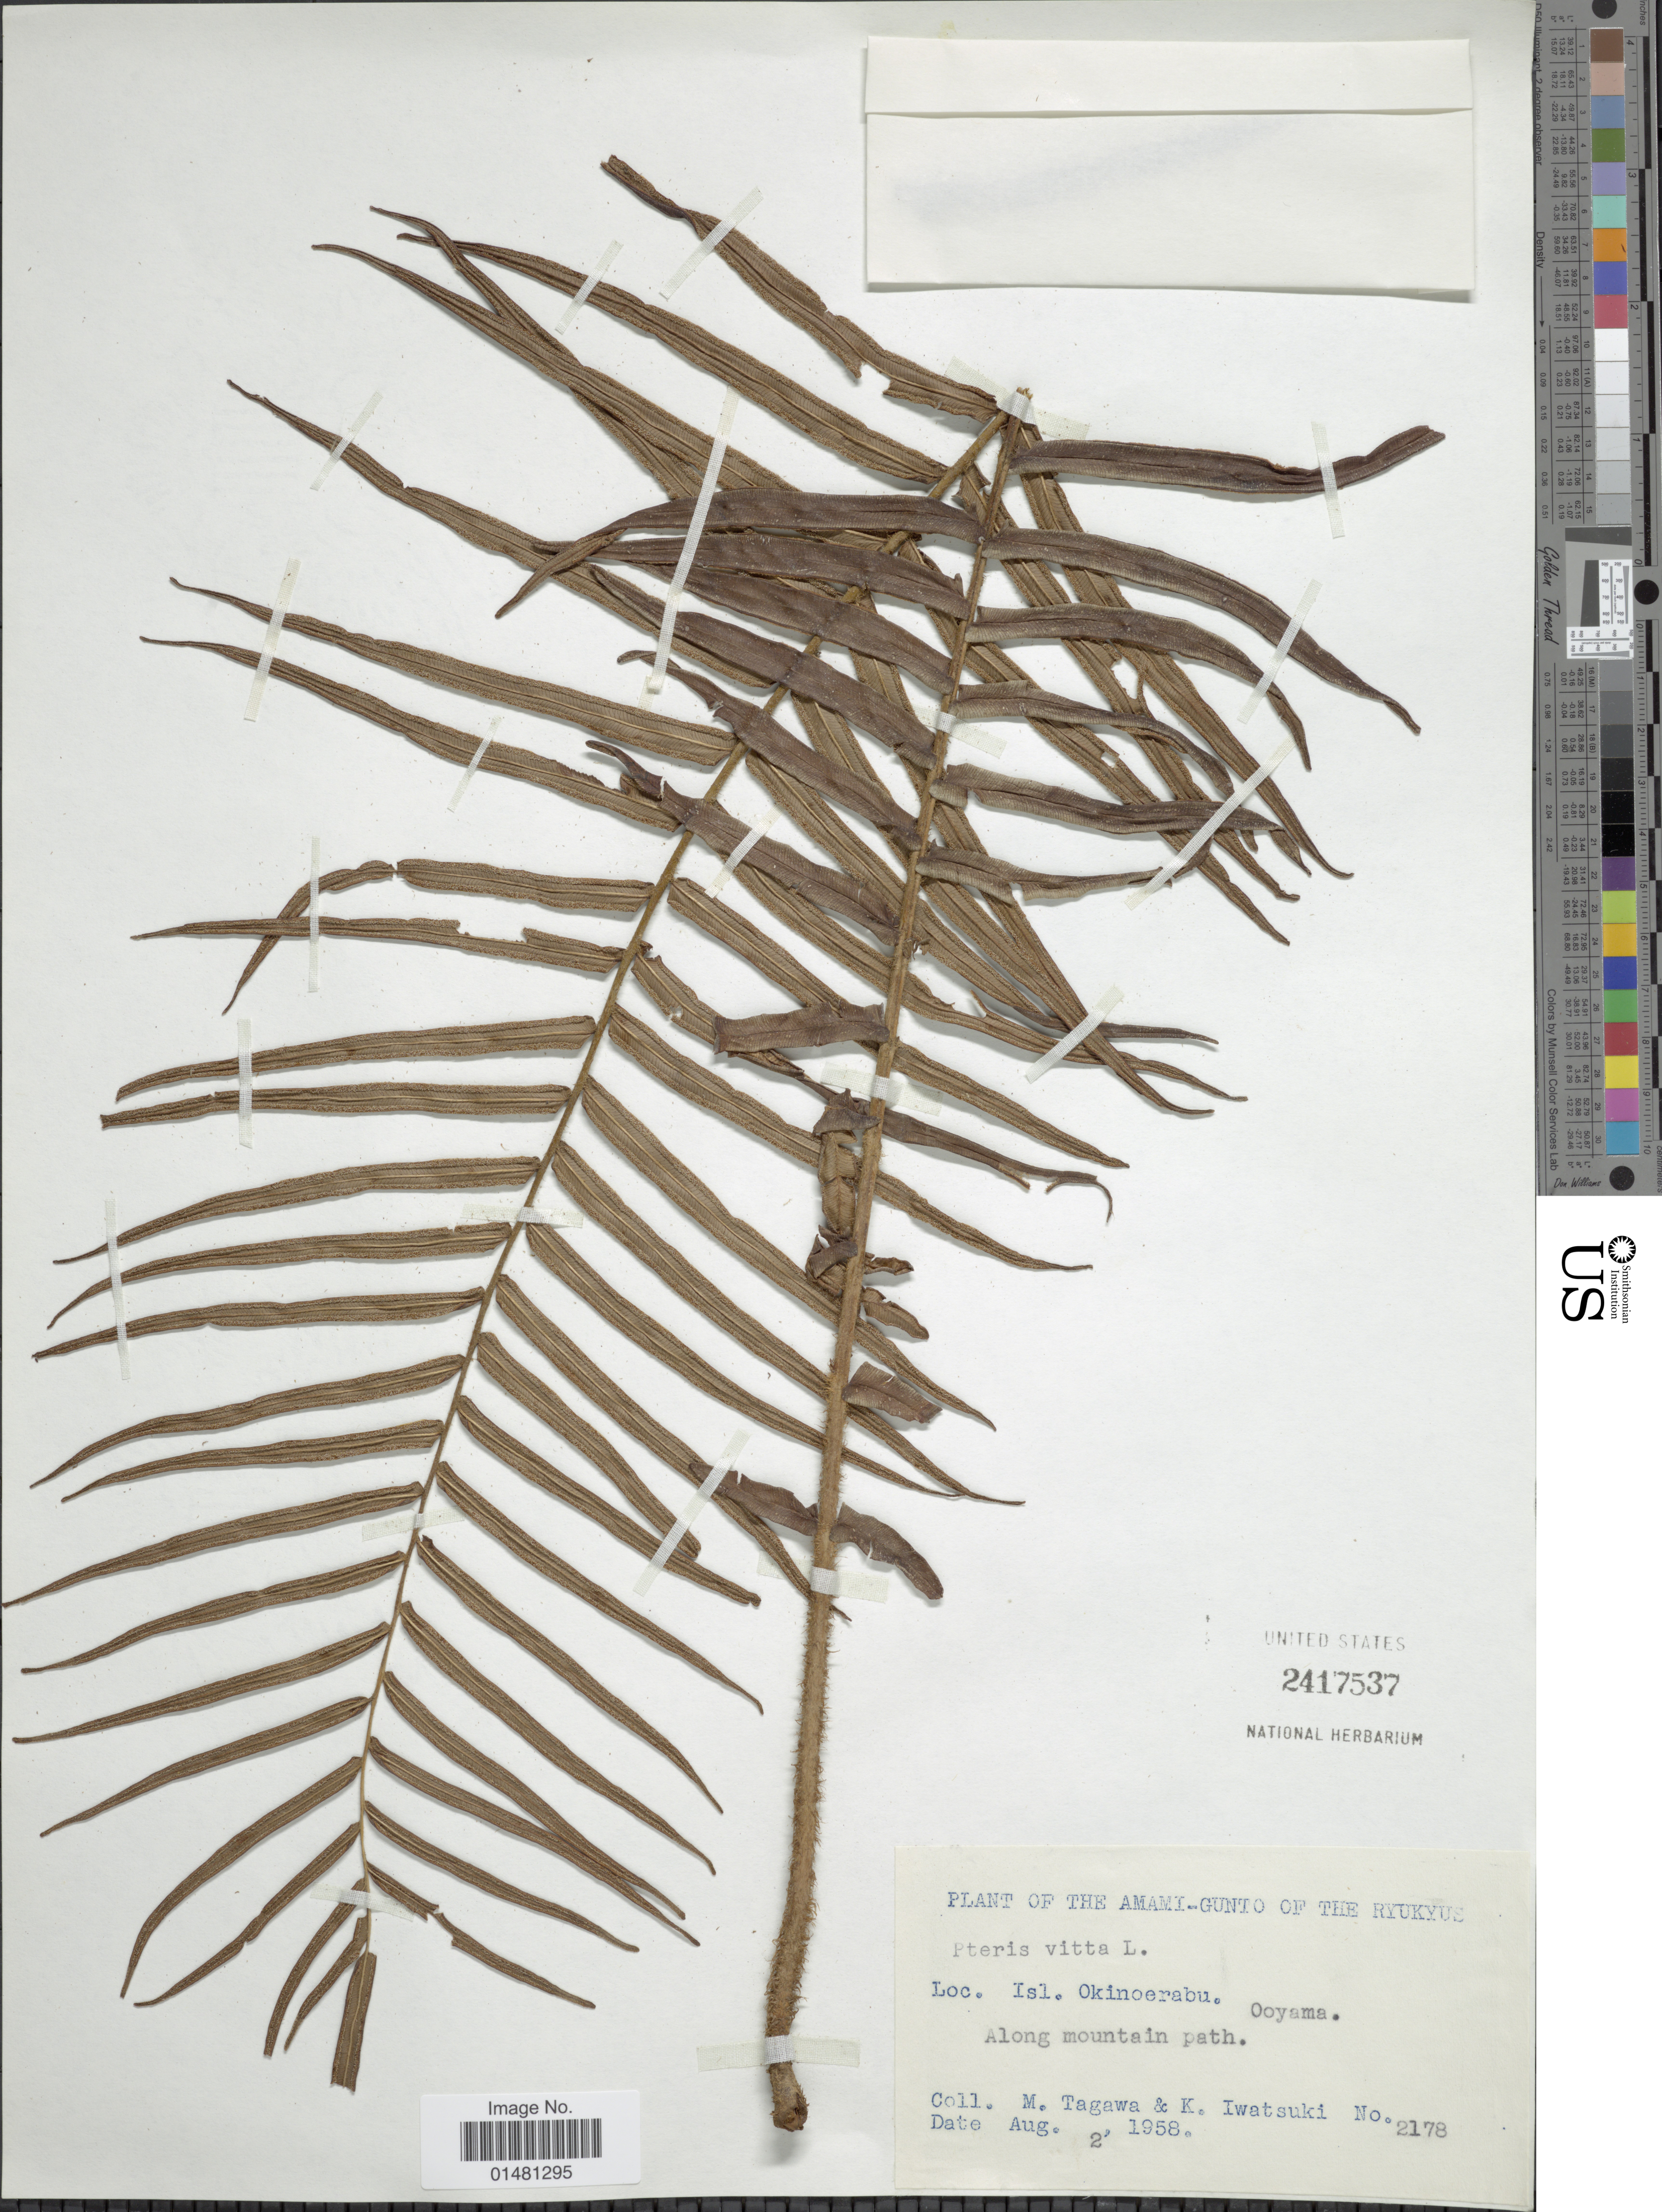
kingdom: Plantae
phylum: Tracheophyta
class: Polypodiopsida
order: Polypodiales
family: Pteridaceae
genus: Pteris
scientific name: Pteris vittata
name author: L.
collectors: M. Tagawa & K. Iwatsuki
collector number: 2178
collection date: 1958-08-02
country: Japan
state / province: Okinawa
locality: The Amami-Gunto of the Ryukyus, Isl. Okinoerabu. Ooyama. Along mountain path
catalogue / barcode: US 2417537